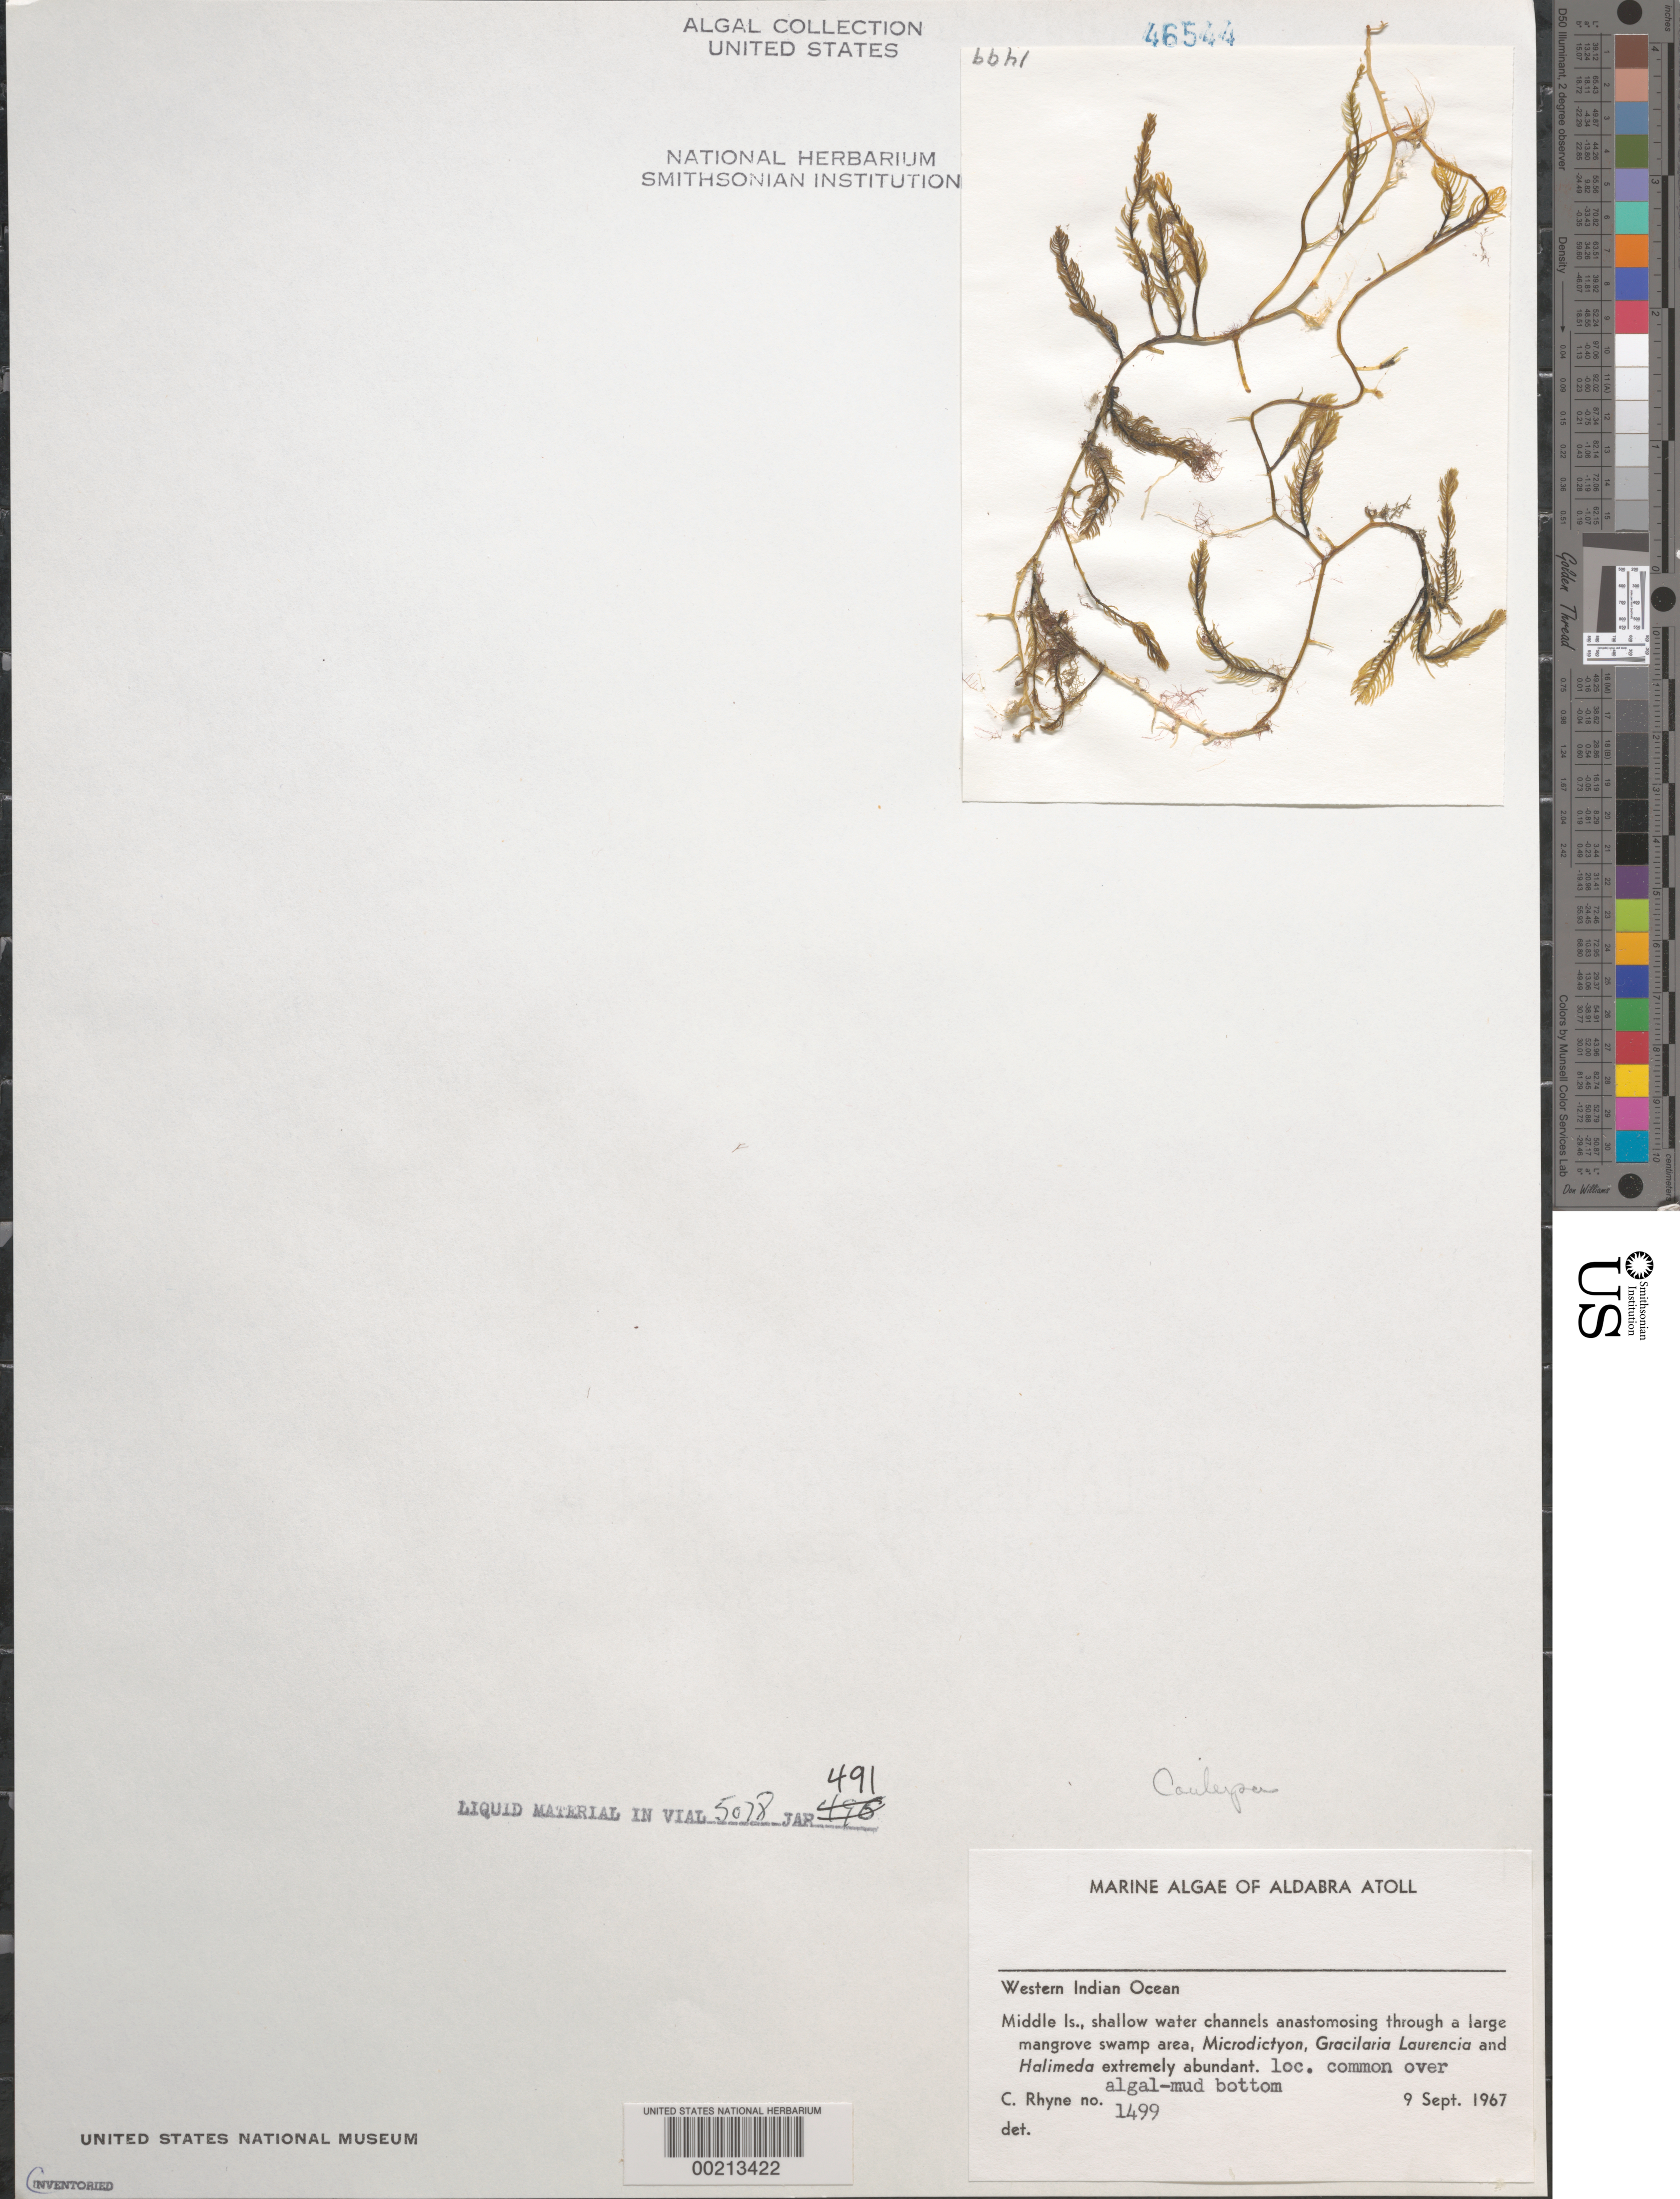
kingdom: Plantae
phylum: Chlorophyta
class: Ulvophyceae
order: Bryopsidales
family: Caulerpaceae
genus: Caulerpa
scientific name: Caulerpa sp.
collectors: C. Rhyne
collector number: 1499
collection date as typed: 09 Sep 1967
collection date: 1967-09-09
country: Seychelles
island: Aldabra Atoll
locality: Middle Islet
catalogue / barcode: US 46544